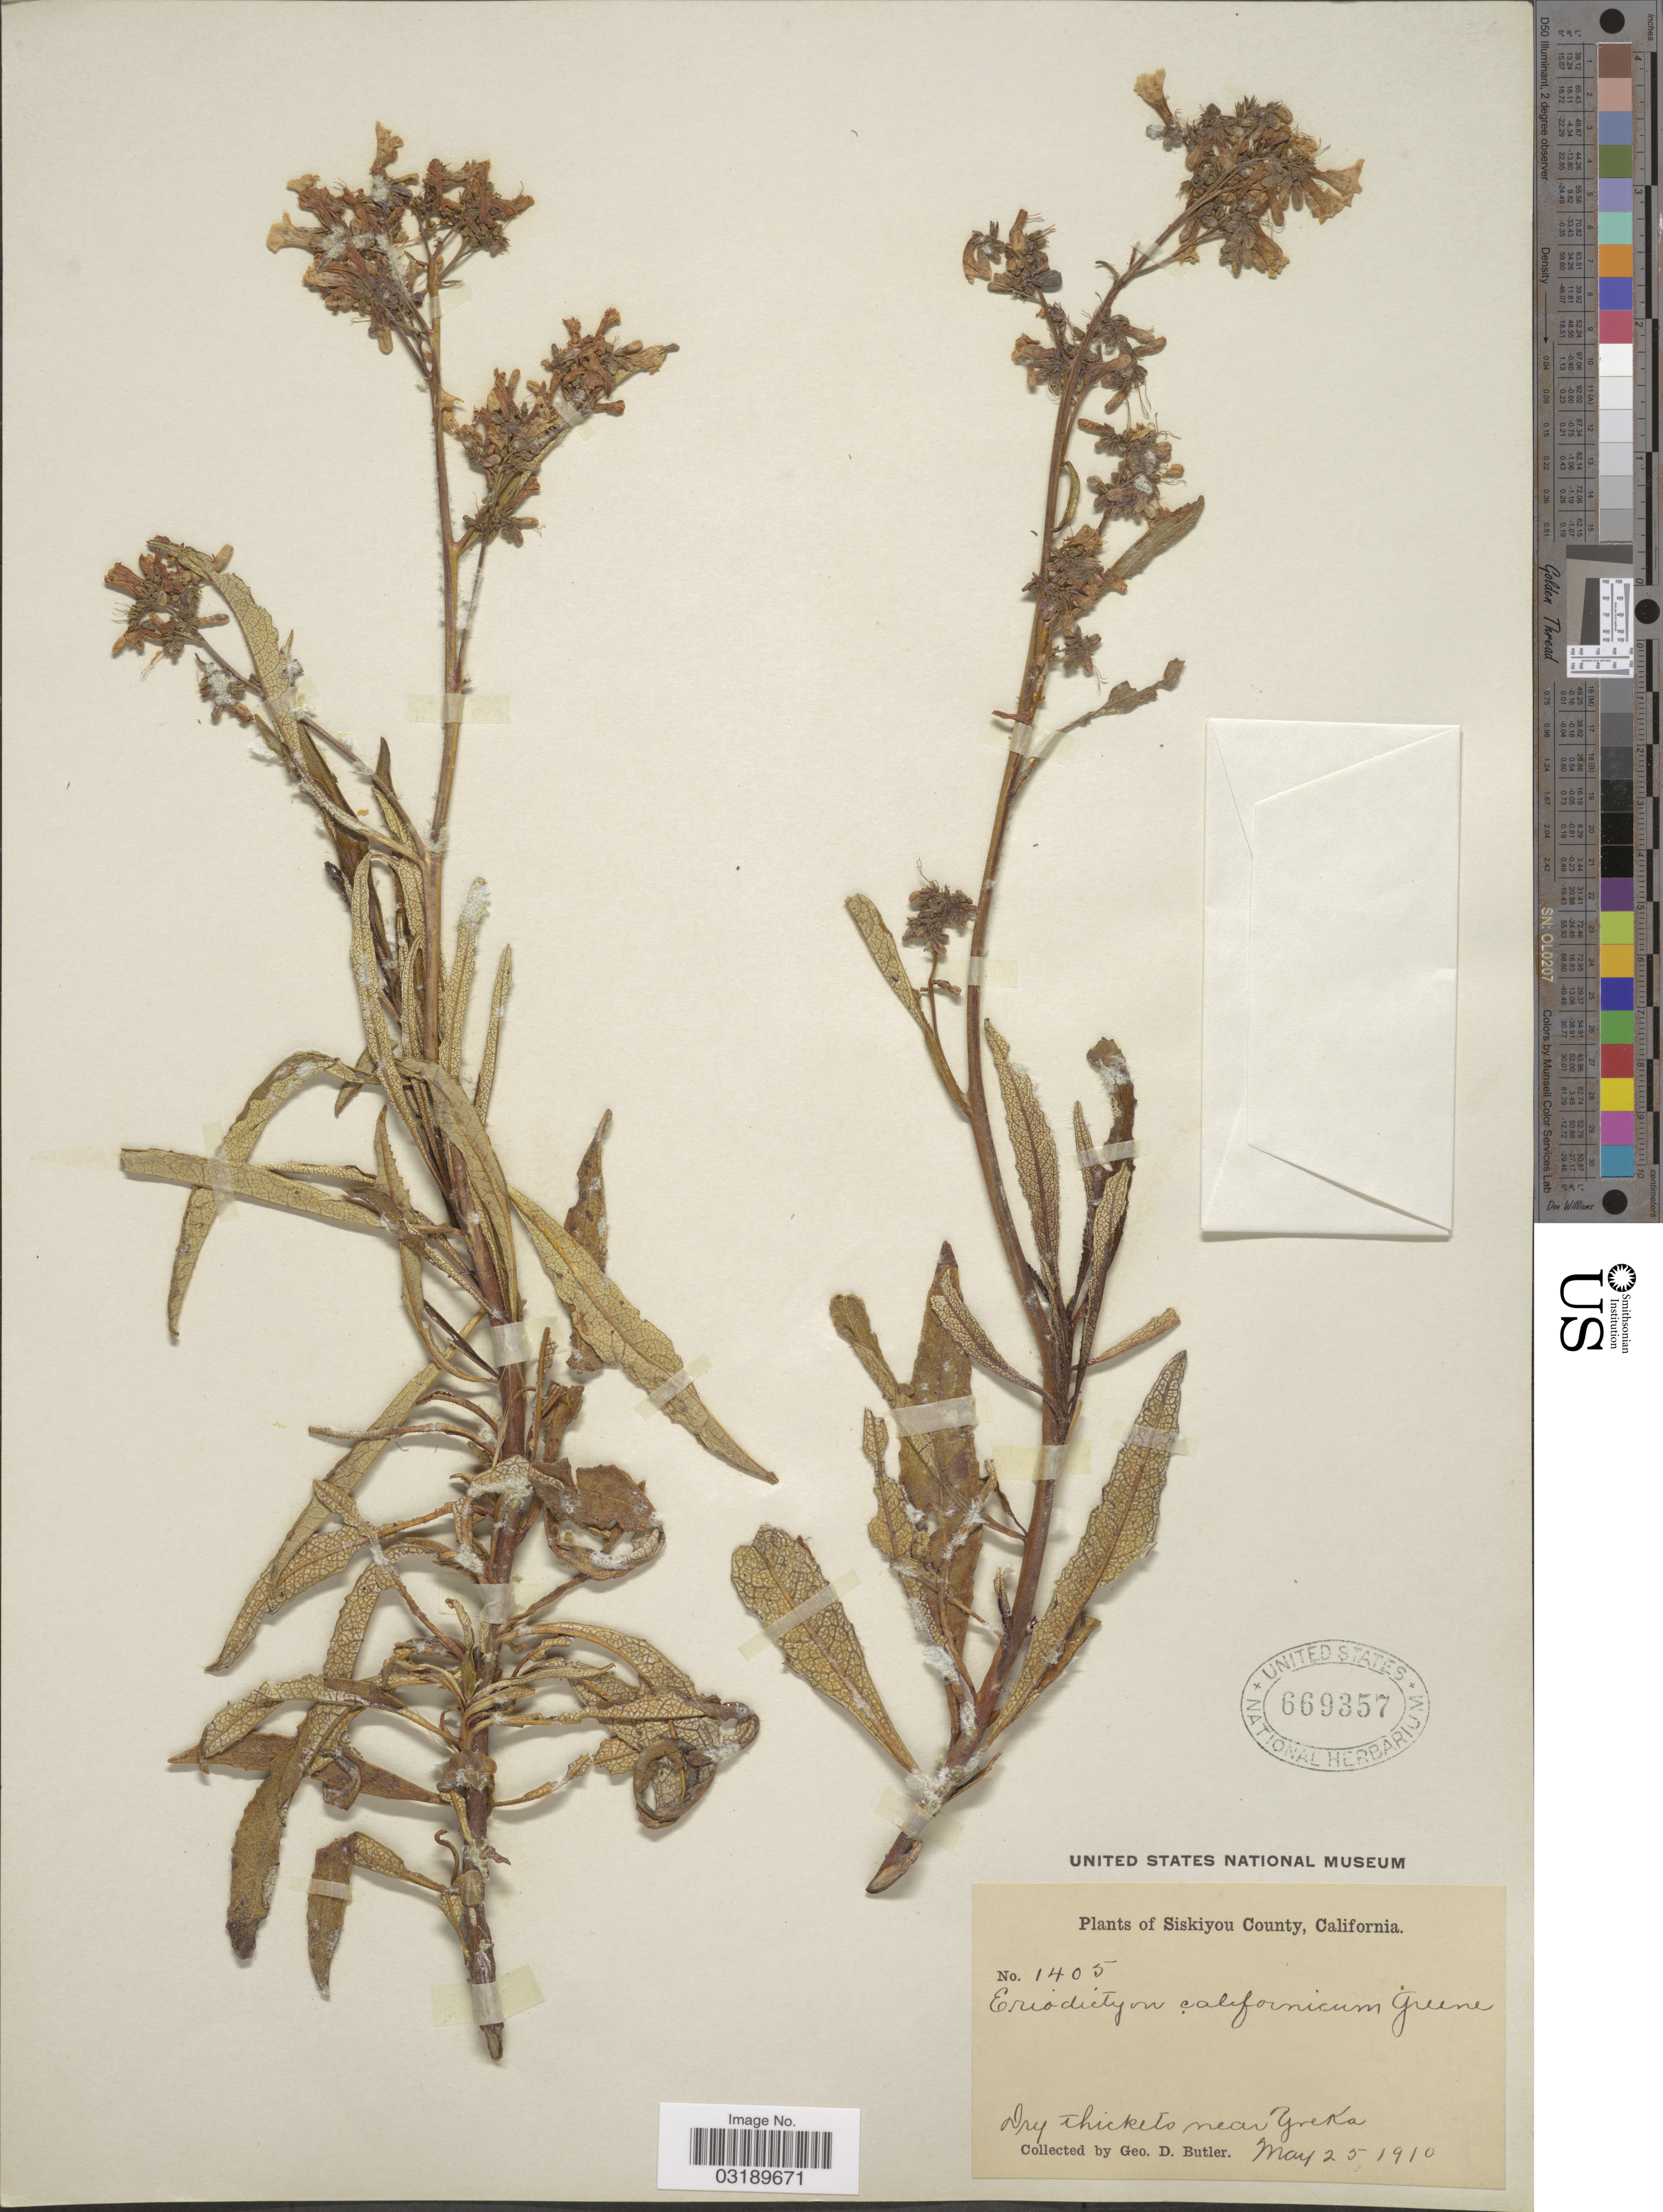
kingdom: Plantae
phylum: Tracheophyta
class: Magnoliopsida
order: Boraginales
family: Namaceae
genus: Eriodictyon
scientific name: Eriodictyon californicum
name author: (Hook. & Arn.) Torr.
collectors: G. D. Butler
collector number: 1405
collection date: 1910-05-25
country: United States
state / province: California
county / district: Siskiyou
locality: Siskiyou County. Near Yreka.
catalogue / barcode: US 669357